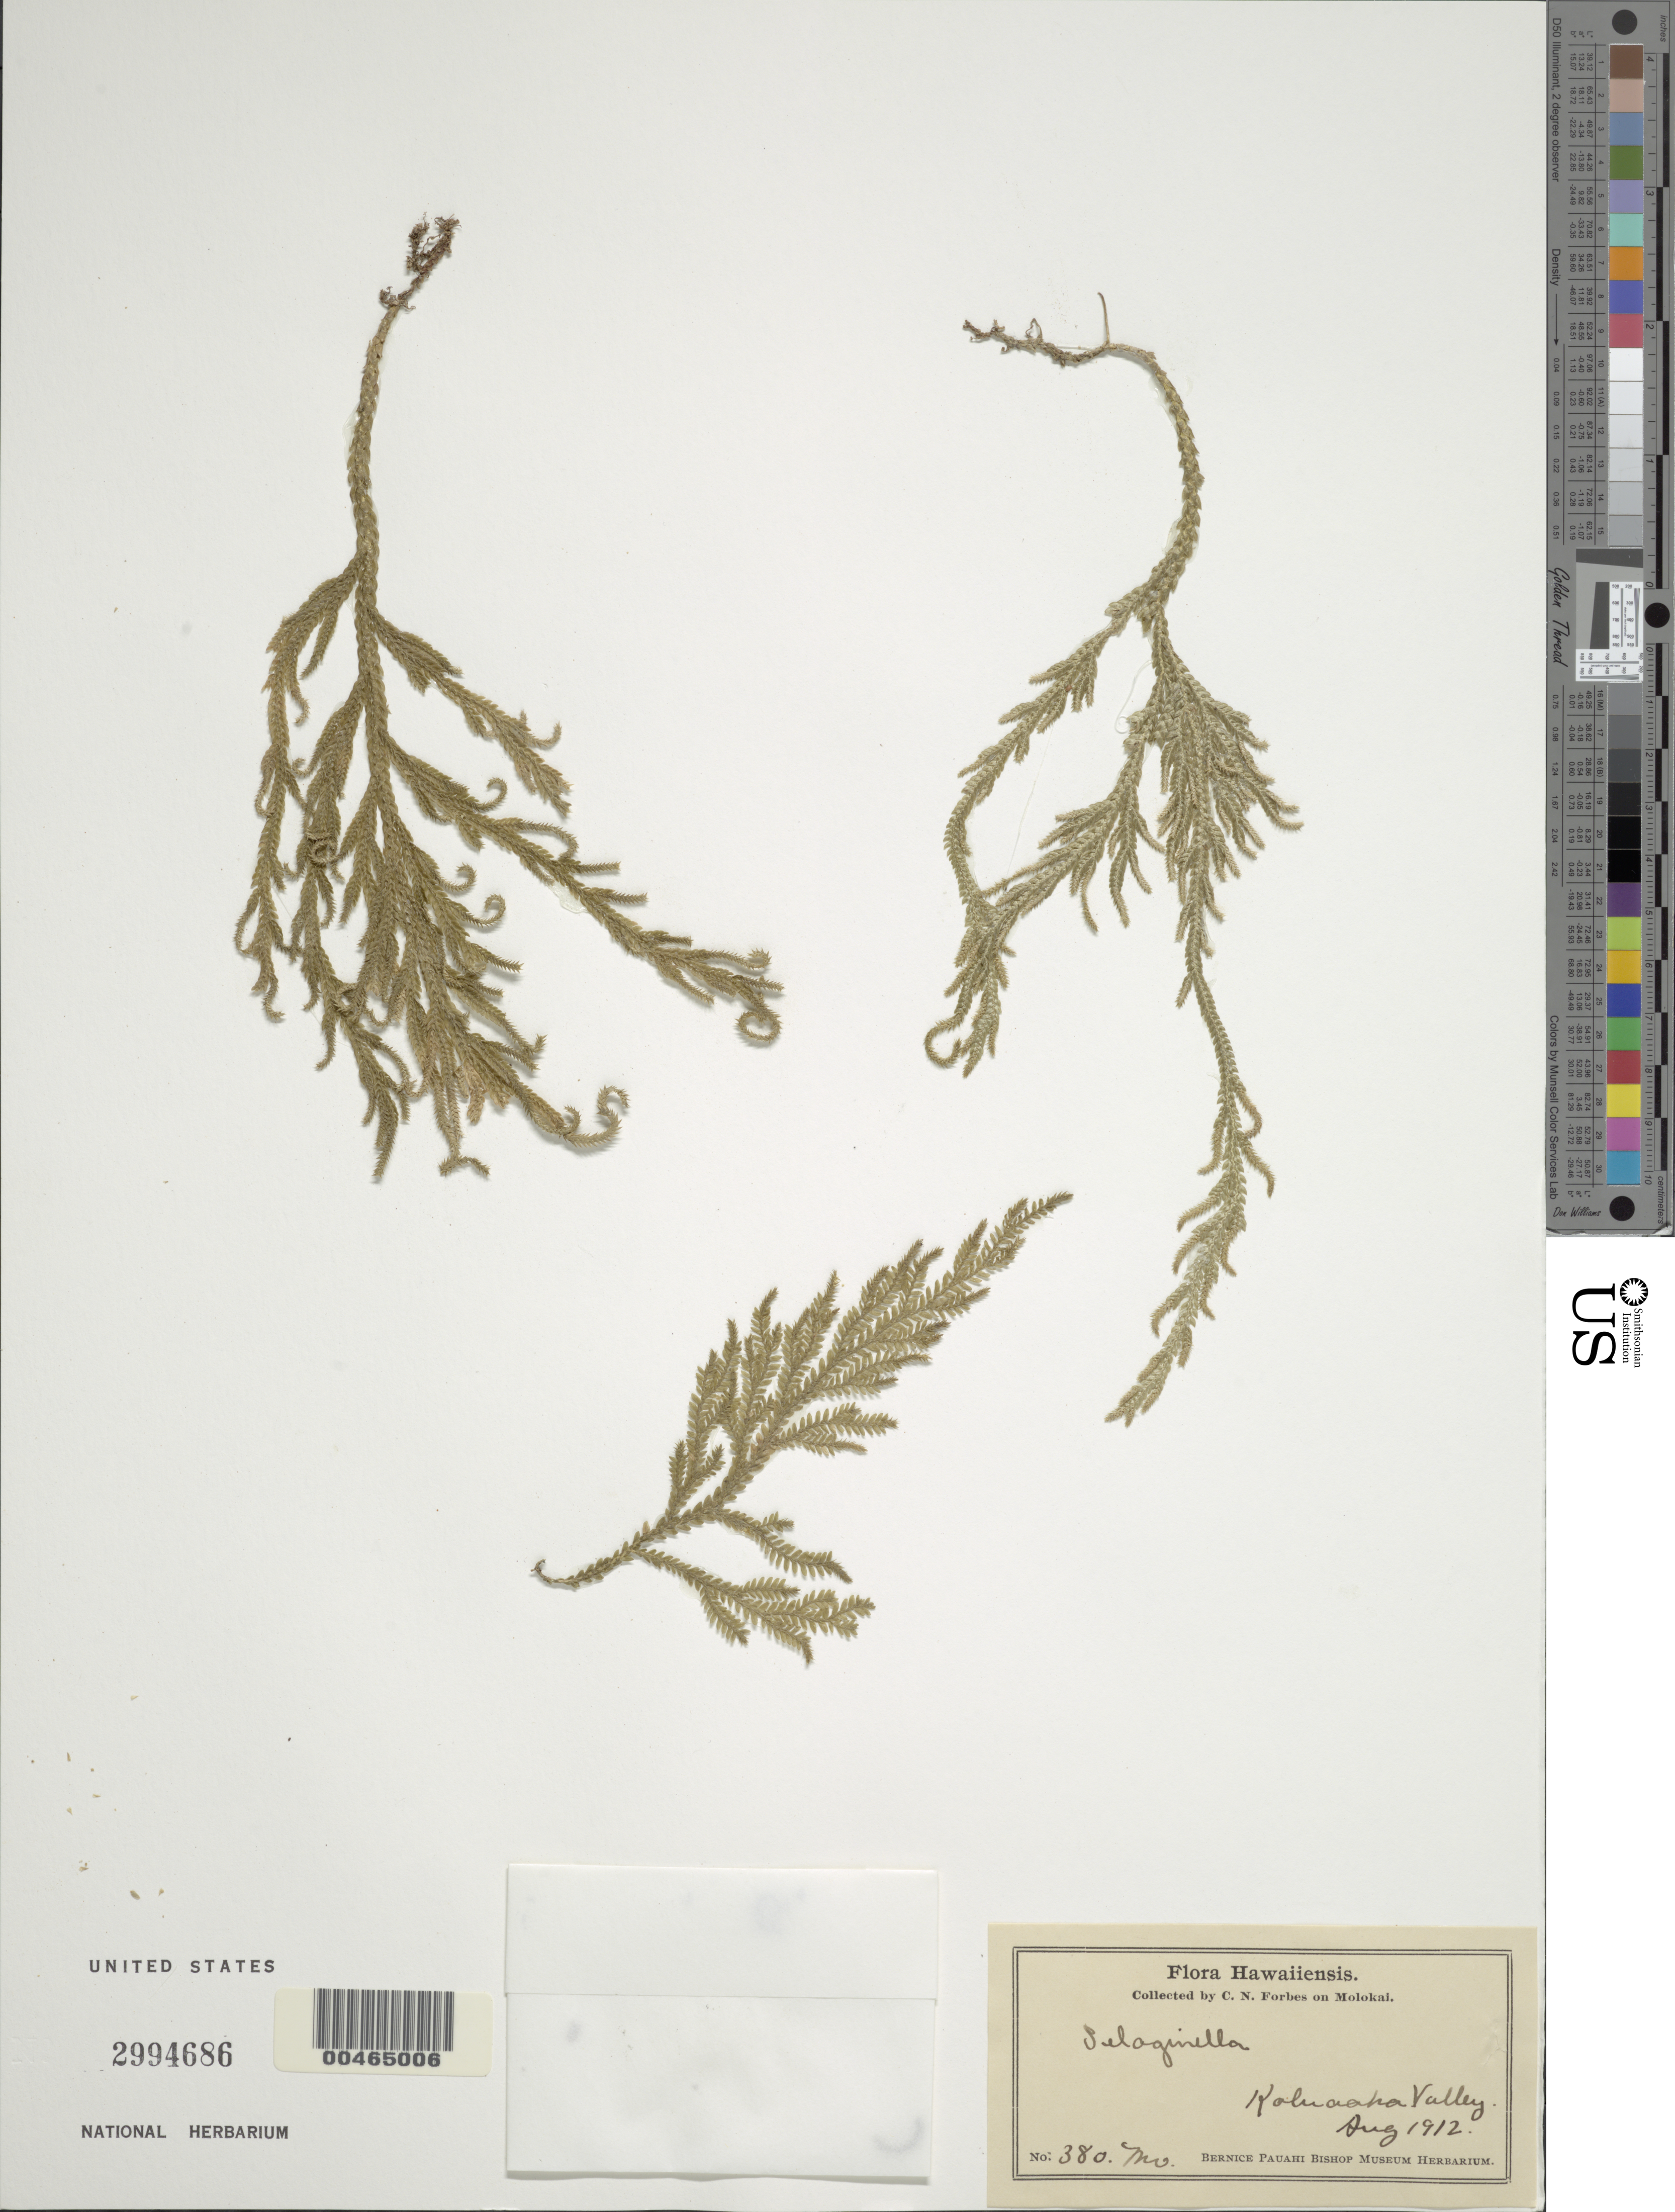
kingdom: Plantae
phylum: Tracheophyta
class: Lycopodiopsida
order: Selaginellales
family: Selaginellaceae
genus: Selaginella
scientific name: Selaginella arbuscula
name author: (Kualf.) Spring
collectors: C. N. Forbes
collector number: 380.Mo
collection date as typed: Aug 1912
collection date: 1912-08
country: United States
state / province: Hawaii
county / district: Maui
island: Moloka'i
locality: Kaluaaha Valley, Molokai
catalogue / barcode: US 2994686